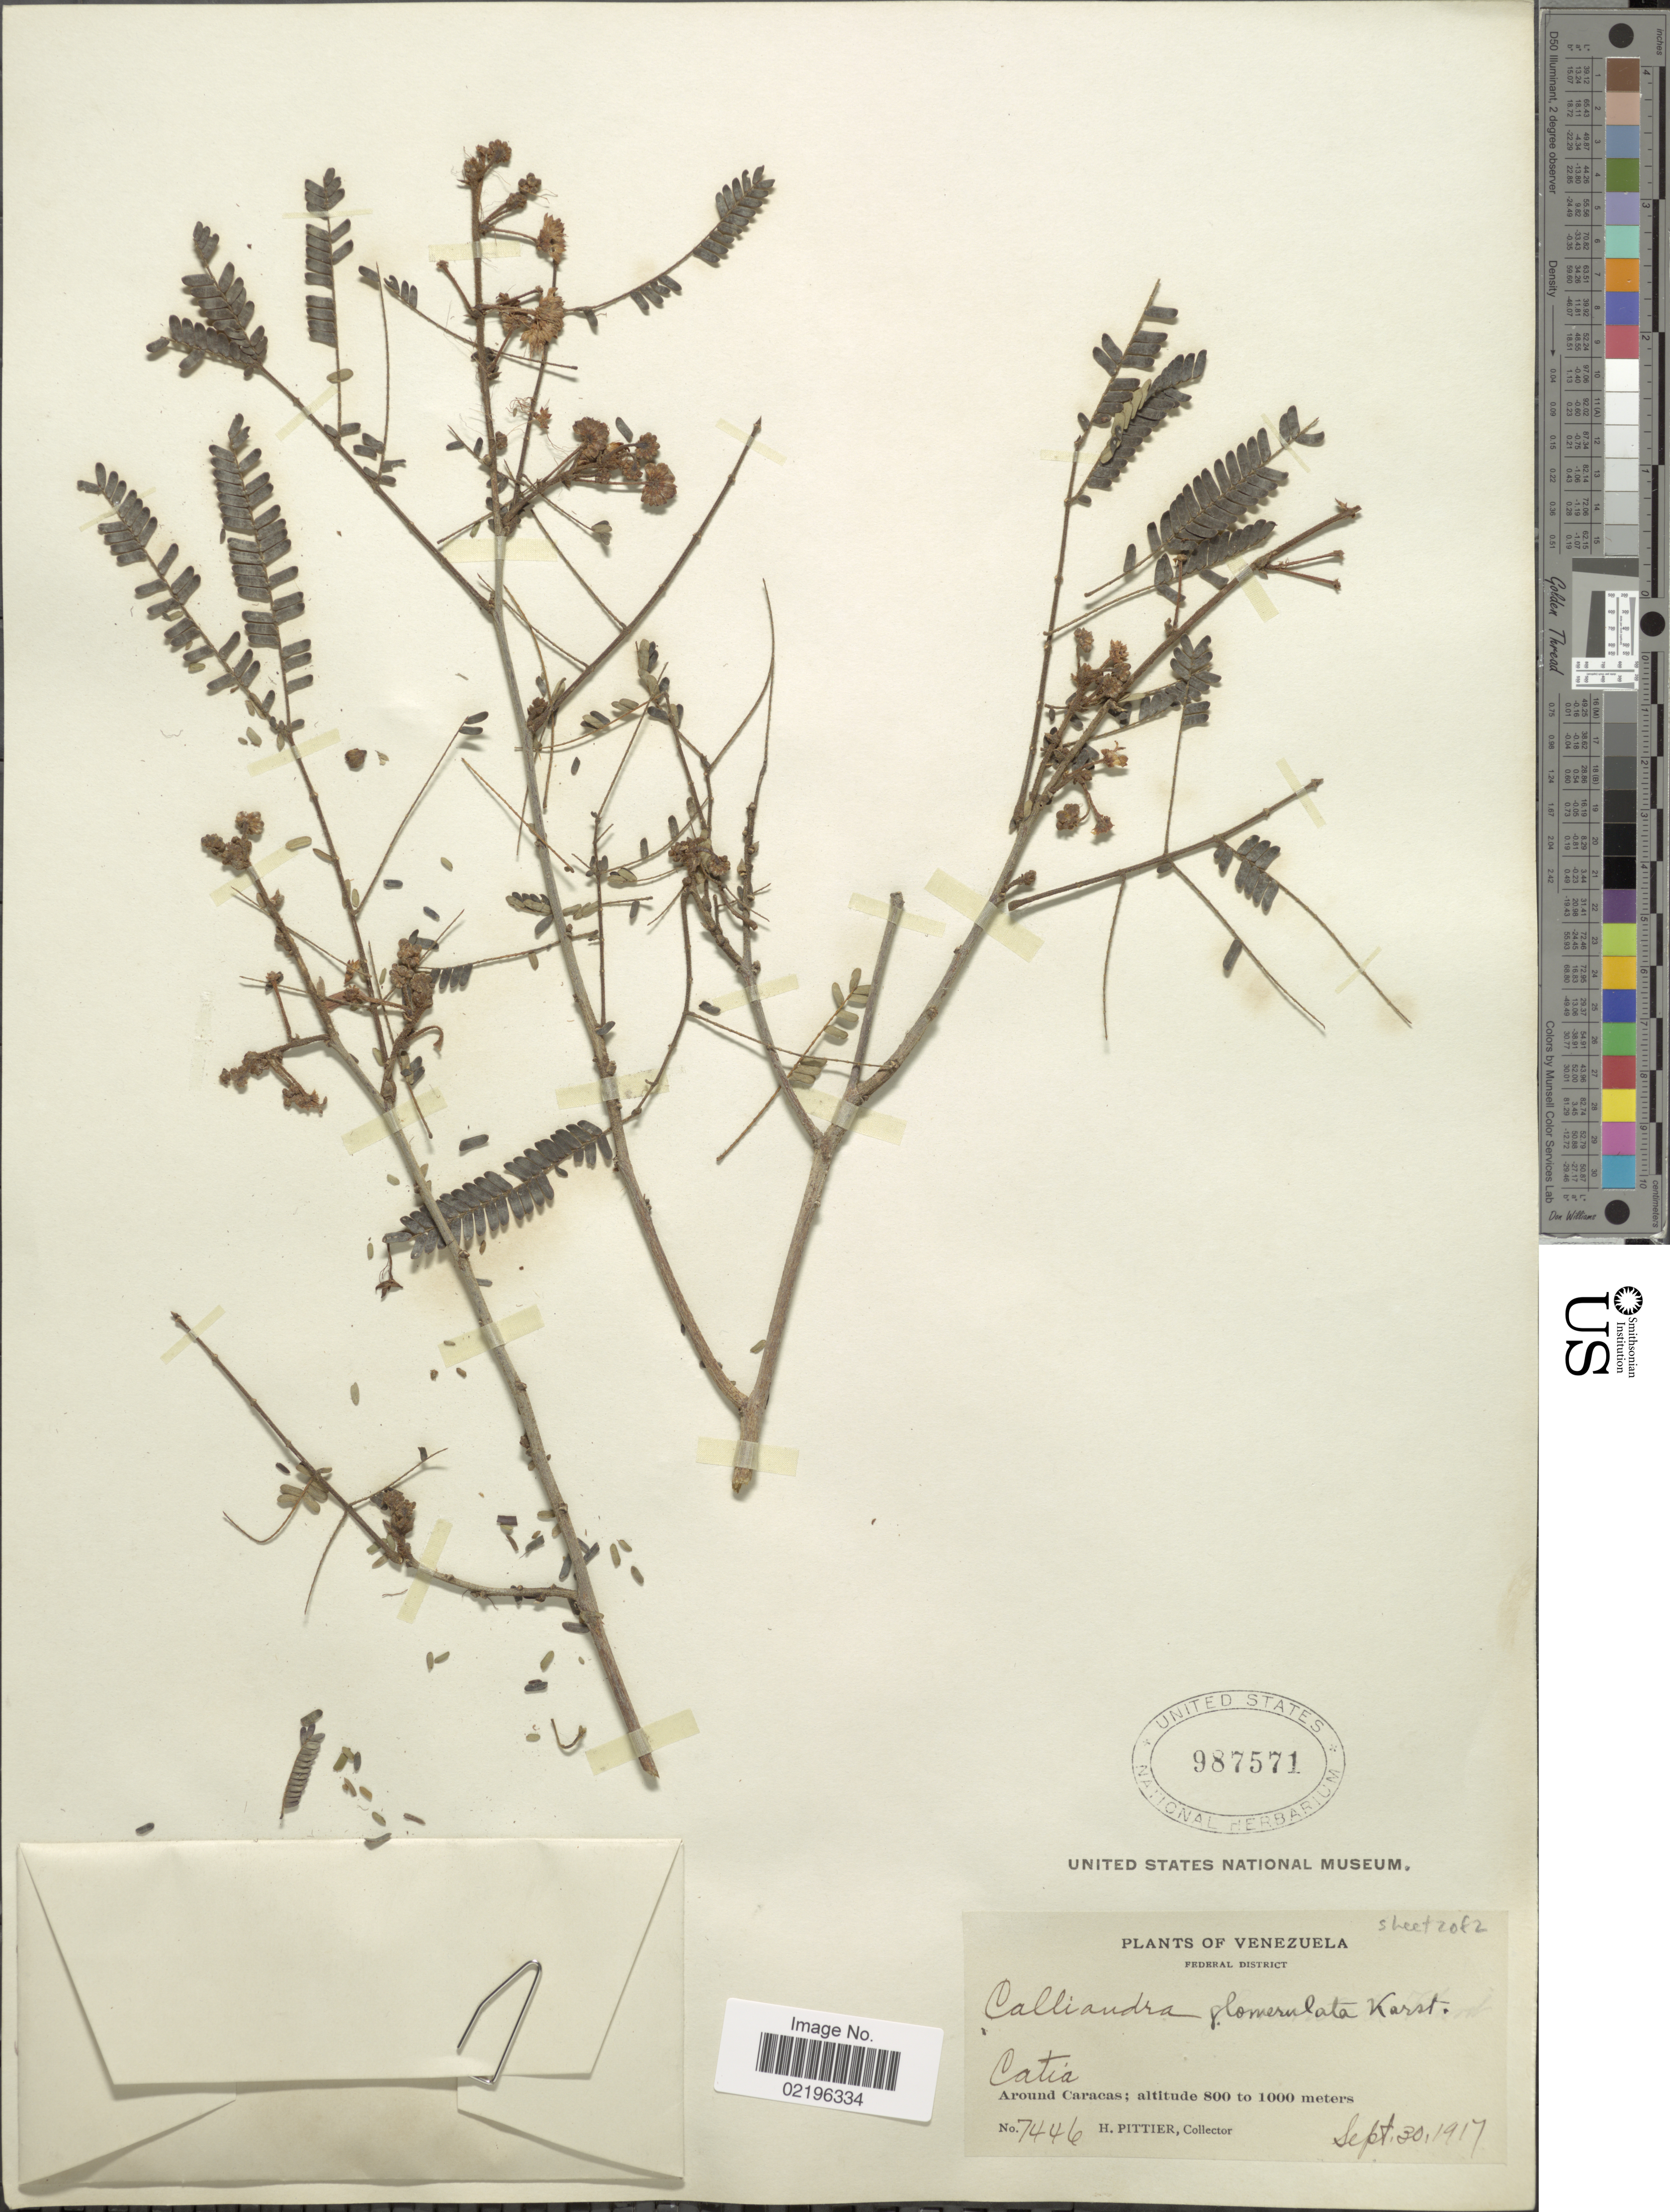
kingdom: Plantae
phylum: Tracheophyta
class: Magnoliopsida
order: Fabales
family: Fabaceae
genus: Calliandra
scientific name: Calliandra glomerulata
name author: H. Karst.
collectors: H. F. Pittier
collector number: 7446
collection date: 1917-09-30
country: Venezuela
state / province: Distrito Federal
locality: Federal District, Catia, Around Caracas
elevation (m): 800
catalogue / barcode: US 987571